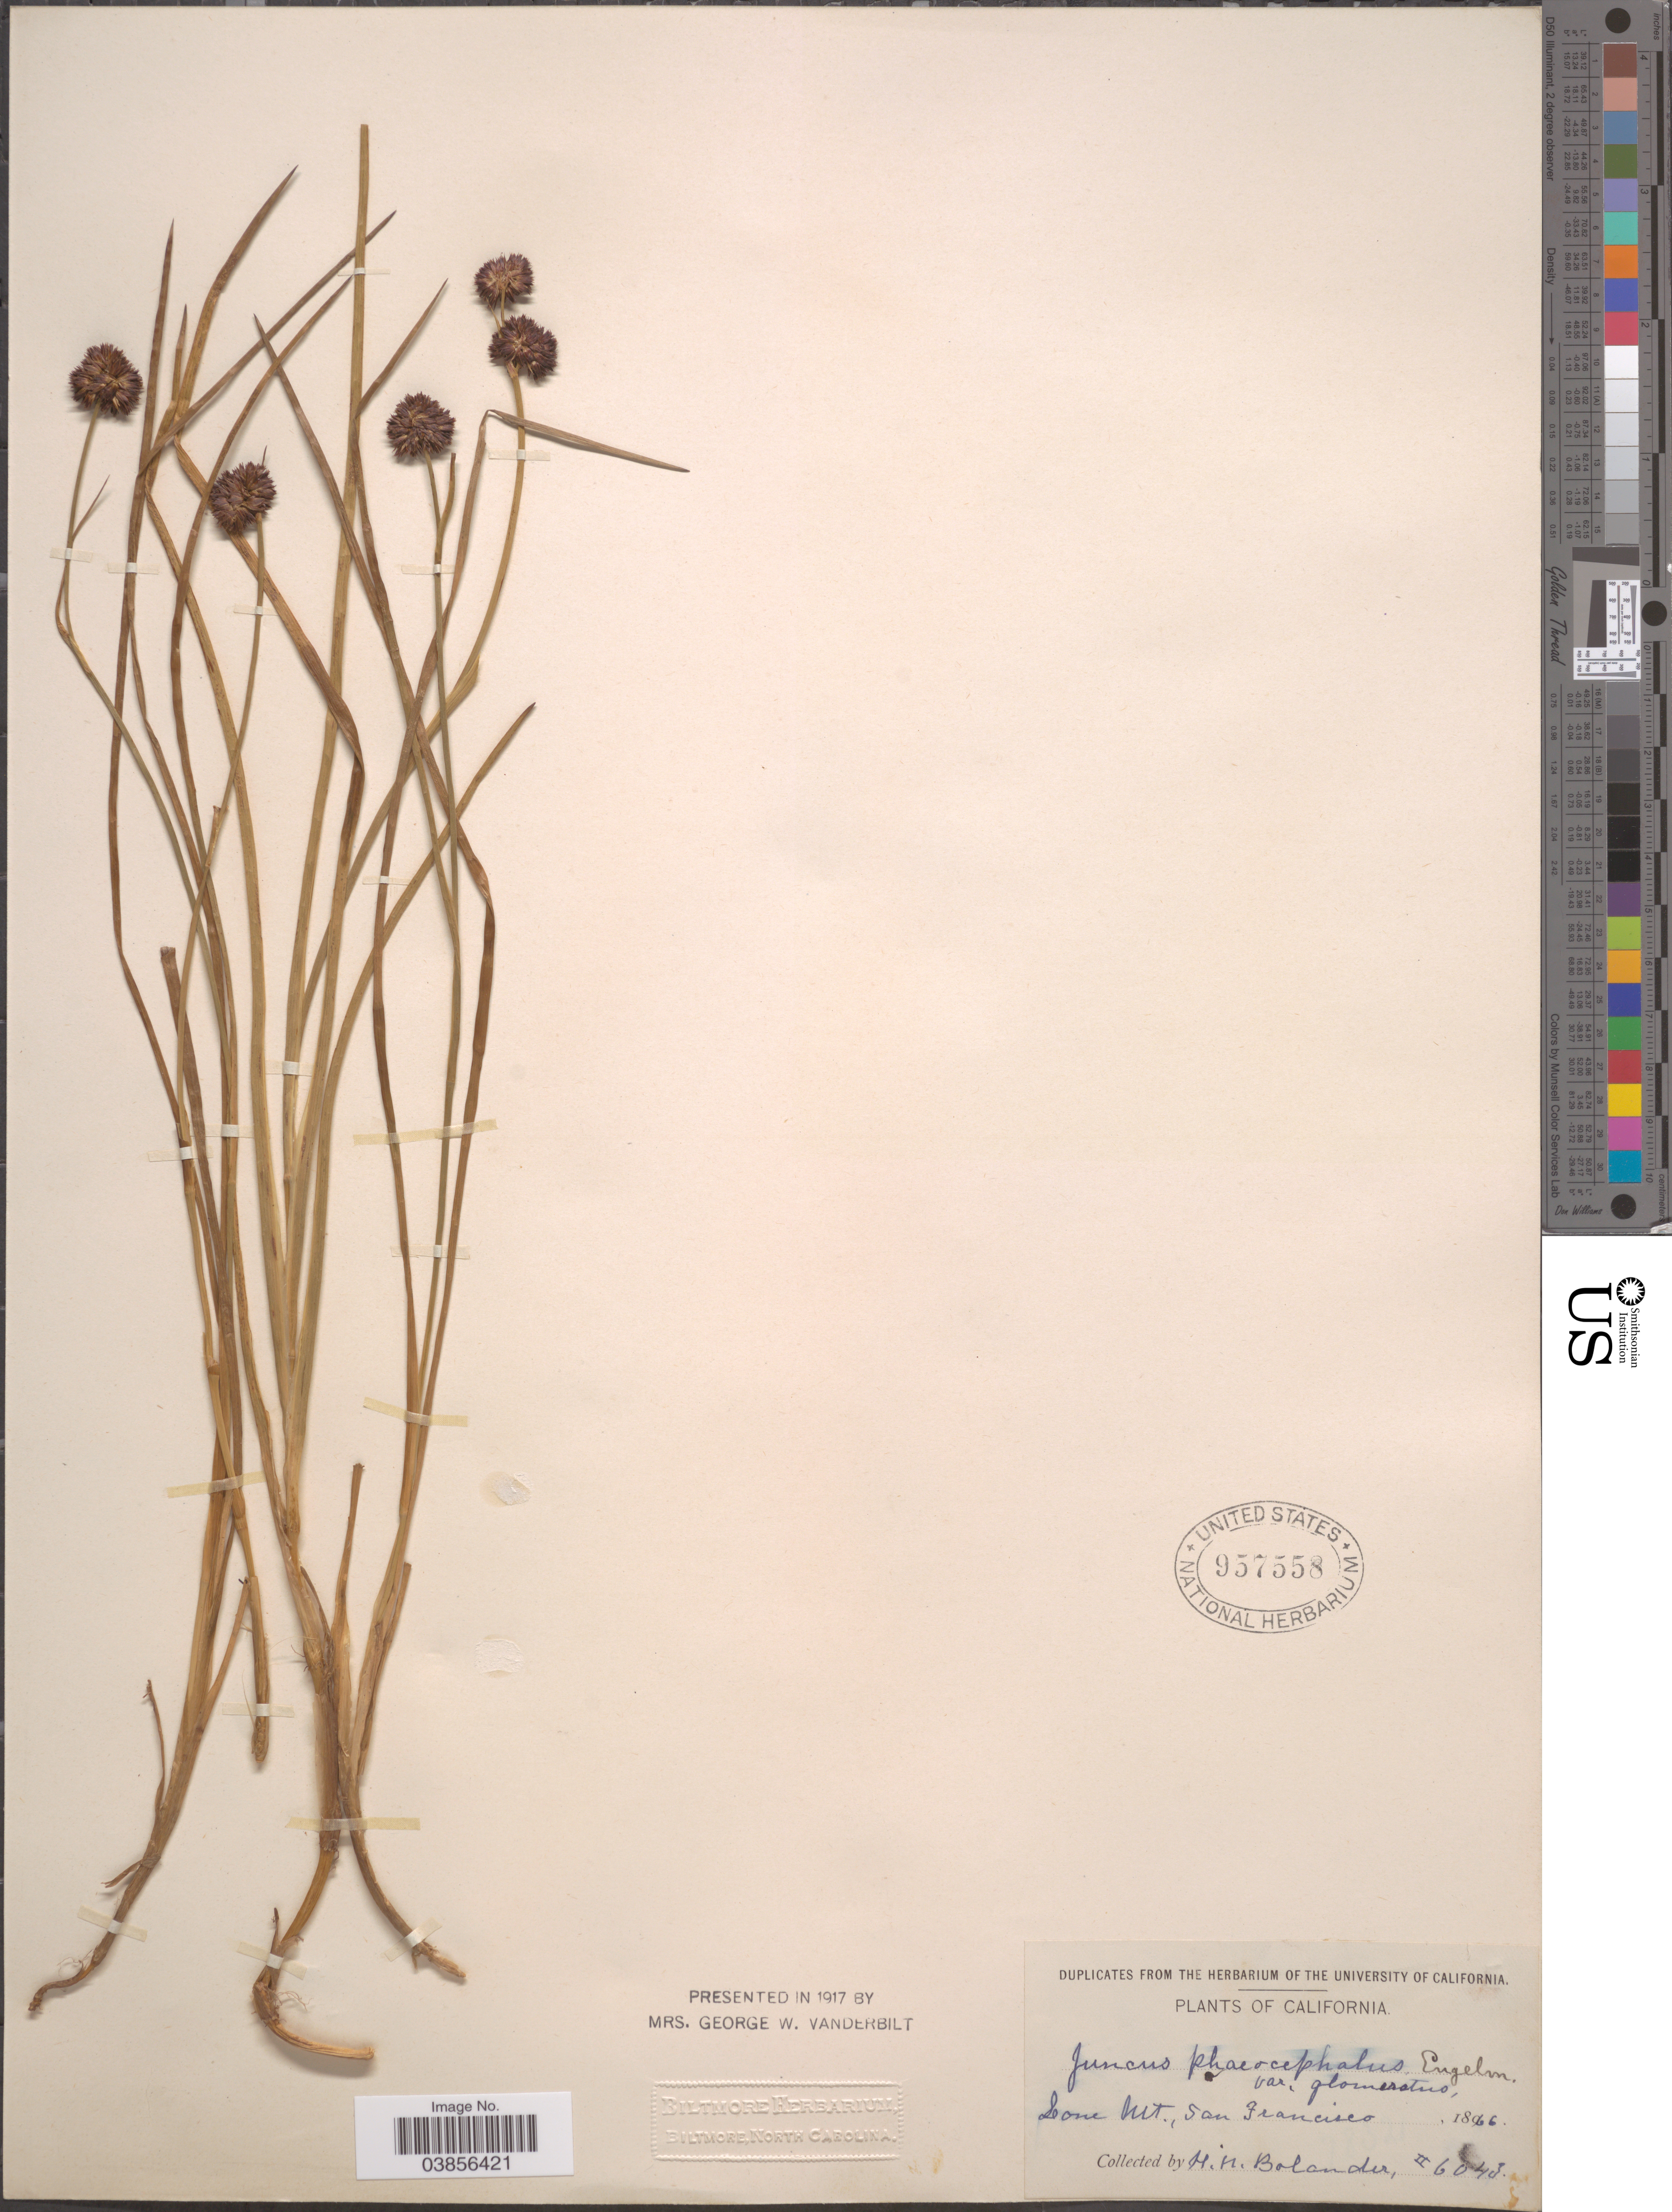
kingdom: Plantae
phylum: Tracheophyta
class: Liliopsida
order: Poales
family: Juncaceae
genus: Juncus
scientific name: Juncus phaeocephalus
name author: Engelm.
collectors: H. Bolander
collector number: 6043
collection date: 1866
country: United States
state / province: California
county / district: San Francisco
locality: Lone Mt., San Francisco.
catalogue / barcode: US 957558